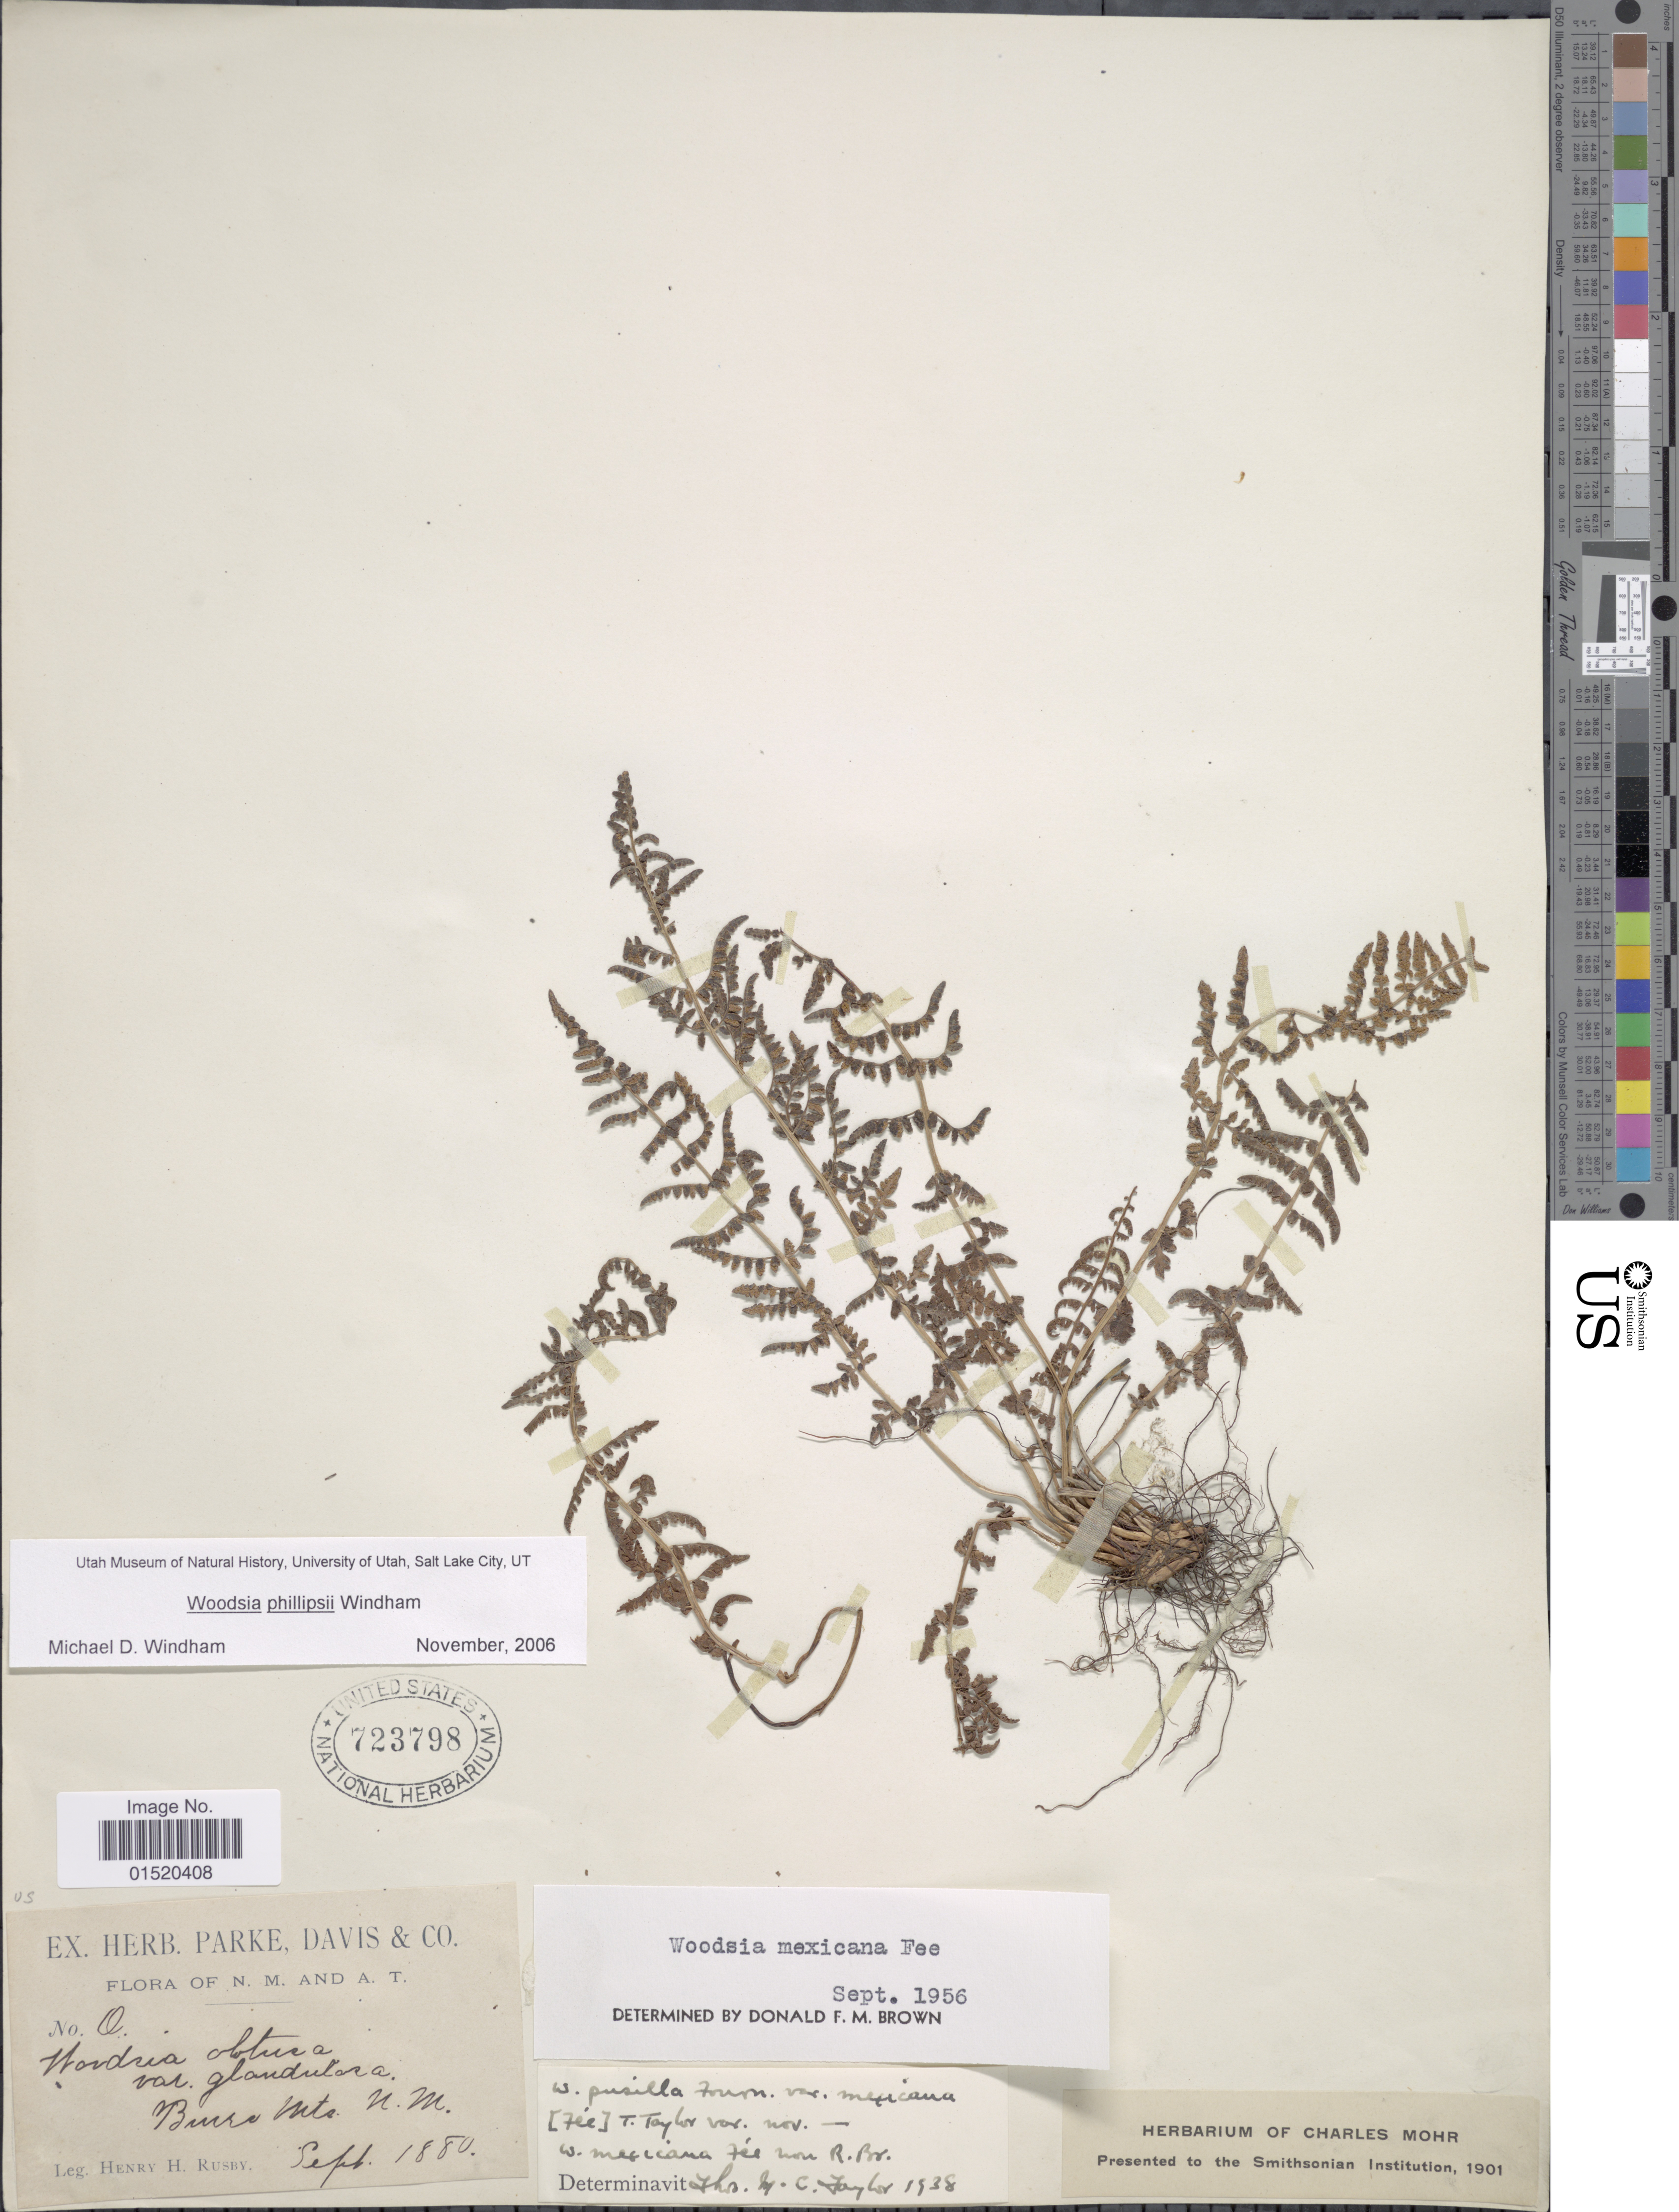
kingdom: Plantae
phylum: Tracheophyta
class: Polypodiopsida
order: Polypodiales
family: Woodsiaceae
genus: Woodsia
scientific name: Woodsia phillipsii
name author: Windham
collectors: H. H. Rusby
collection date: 1880-09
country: United States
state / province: New Mexico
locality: Burro Mts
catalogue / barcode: US 723798